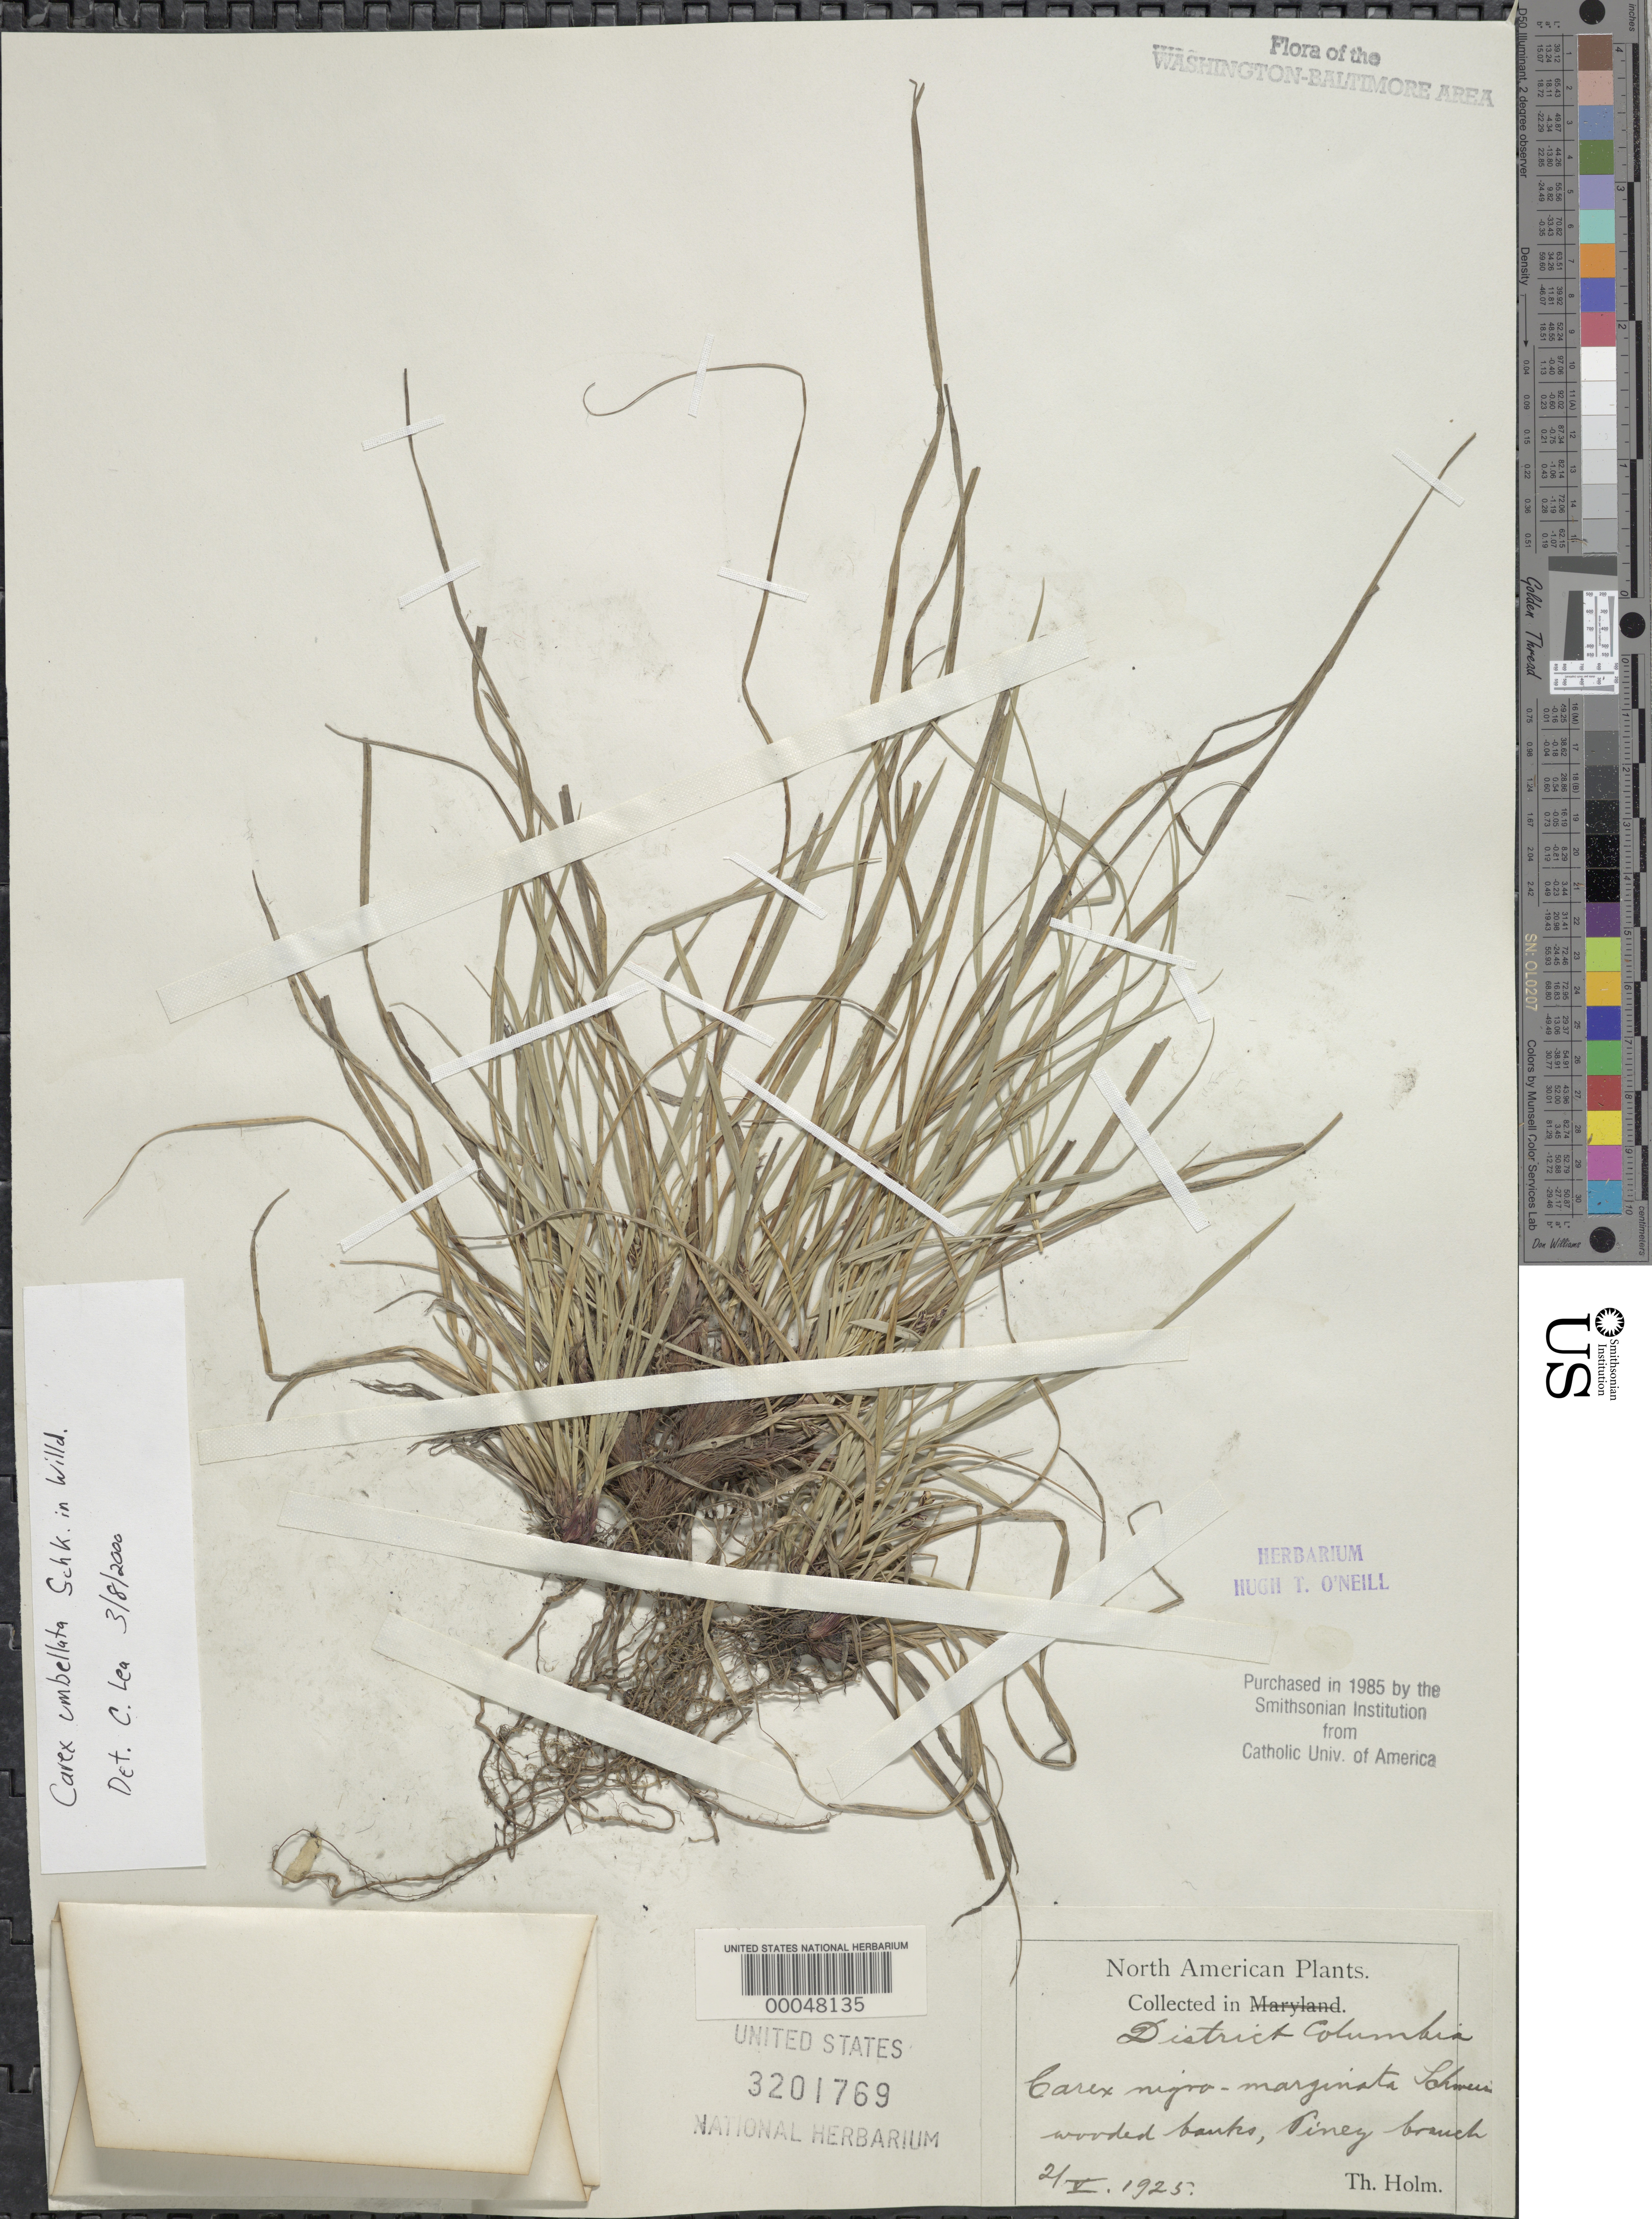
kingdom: Plantae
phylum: Tracheophyta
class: Liliopsida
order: Poales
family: Cyperaceae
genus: Carex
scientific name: Carex umbellata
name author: Schkuhr ex Willd.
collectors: H. Holm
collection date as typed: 02 May 1925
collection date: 1925-05-02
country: United States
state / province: District of Columbia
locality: Piney Branch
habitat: Woody banks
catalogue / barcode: US 3201769